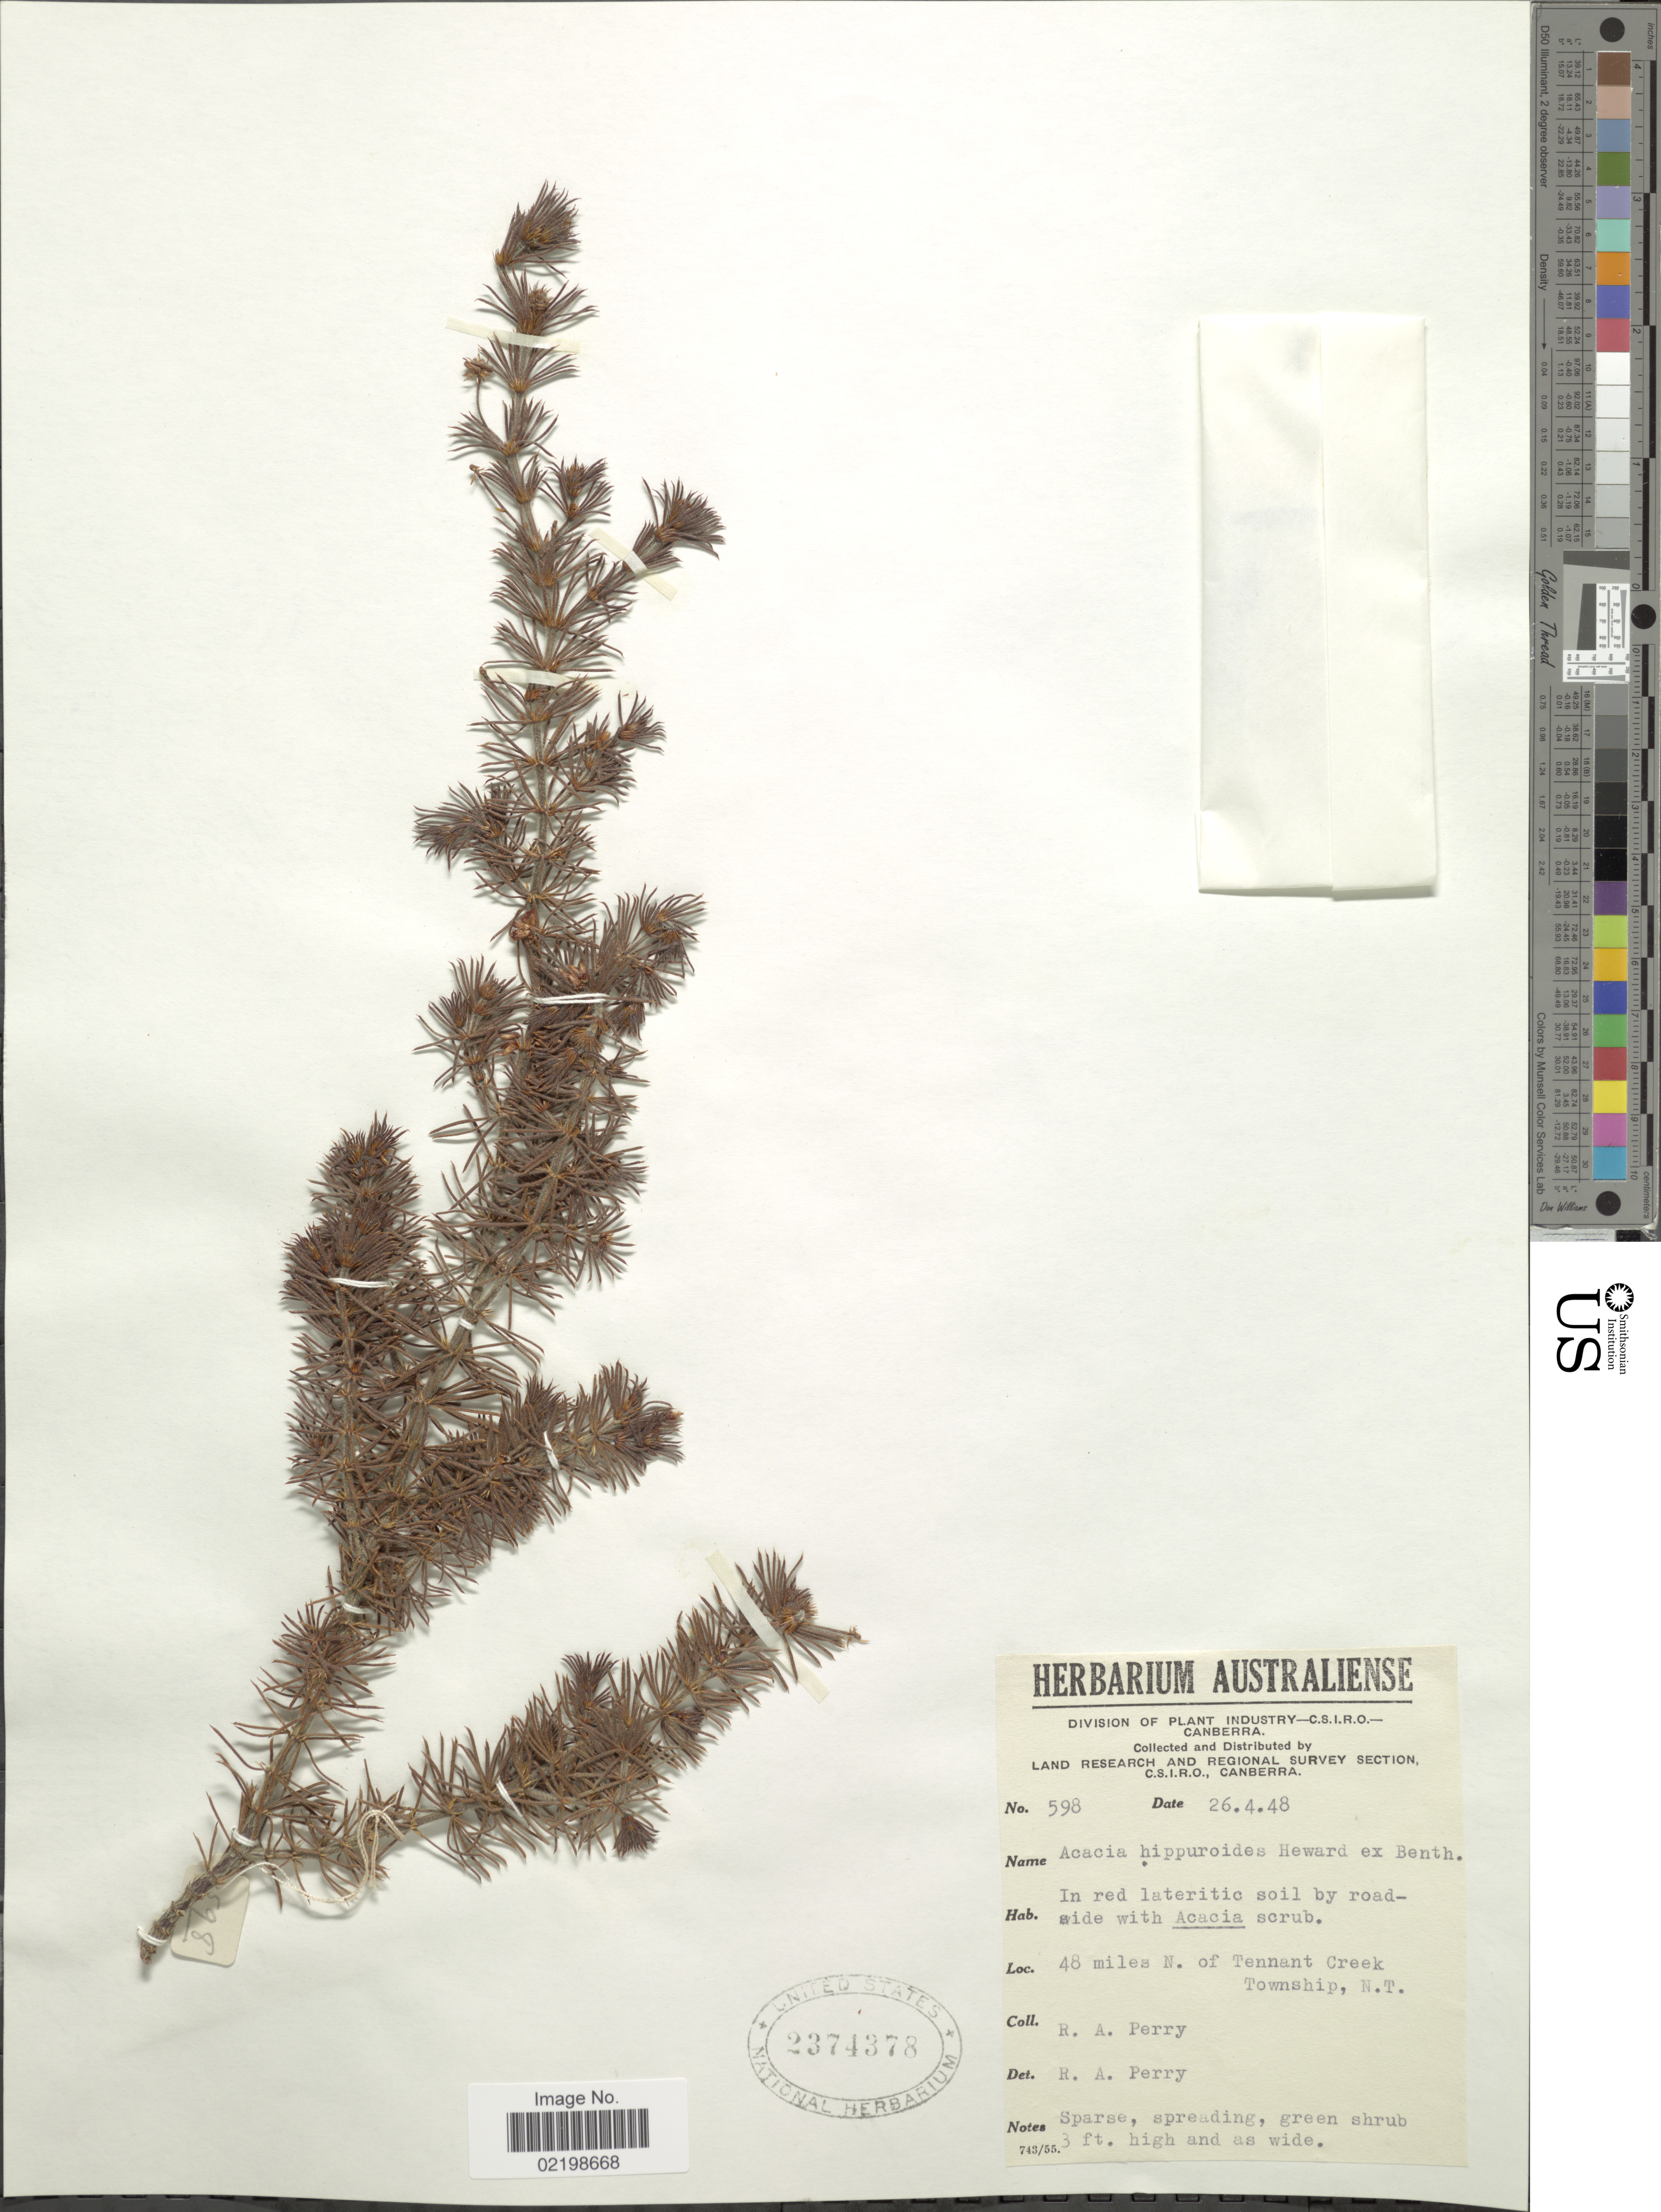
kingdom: Plantae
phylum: Tracheophyta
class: Magnoliopsida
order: Fabales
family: Fabaceae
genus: Acacia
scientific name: Acacia hippuroides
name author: Benth.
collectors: Perry, R. A.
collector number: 598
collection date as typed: Transcribed d/m/y: 26/4/48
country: Australia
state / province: Northern Territory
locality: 8 miles N. of Tennant Creek Township, N.T.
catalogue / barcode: US 2374378